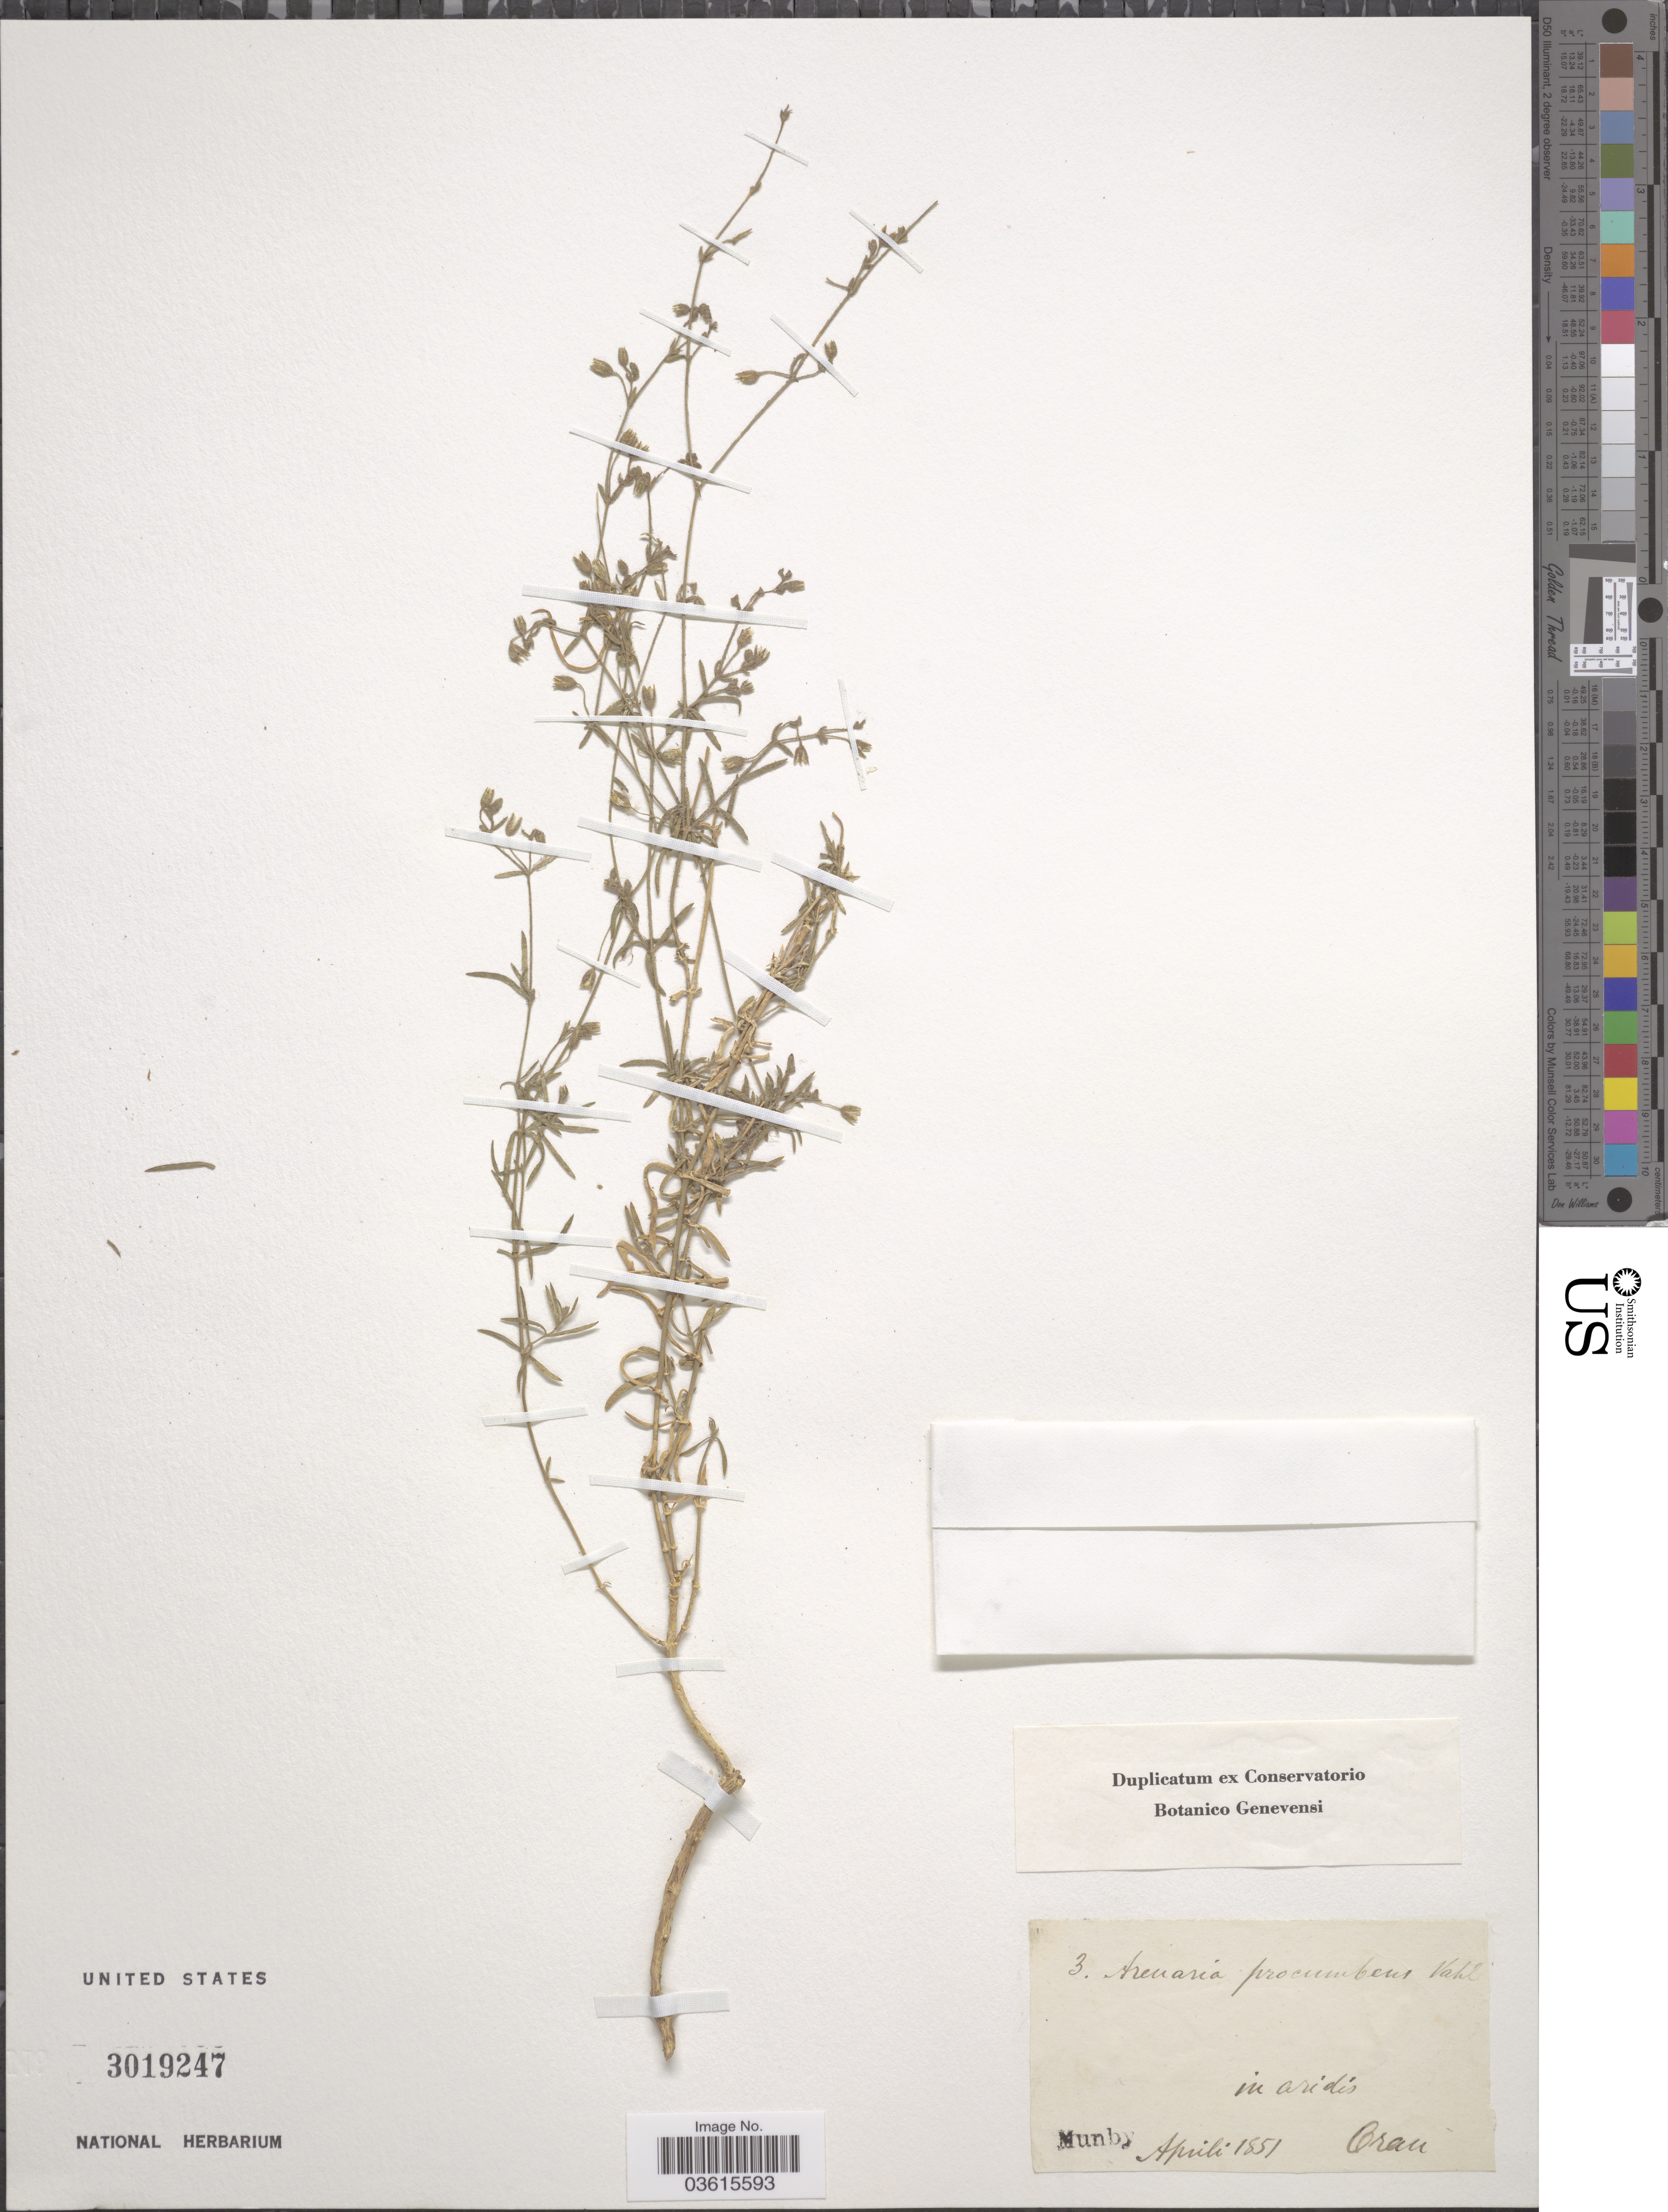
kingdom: Plantae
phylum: Tracheophyta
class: Magnoliopsida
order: Caryophyllales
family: Caryophyllaceae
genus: Arenaria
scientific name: Arenaria procumbens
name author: Vahl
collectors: Munby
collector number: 3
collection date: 1851-04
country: Algeria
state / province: Oran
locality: In aridis.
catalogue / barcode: US 3019247